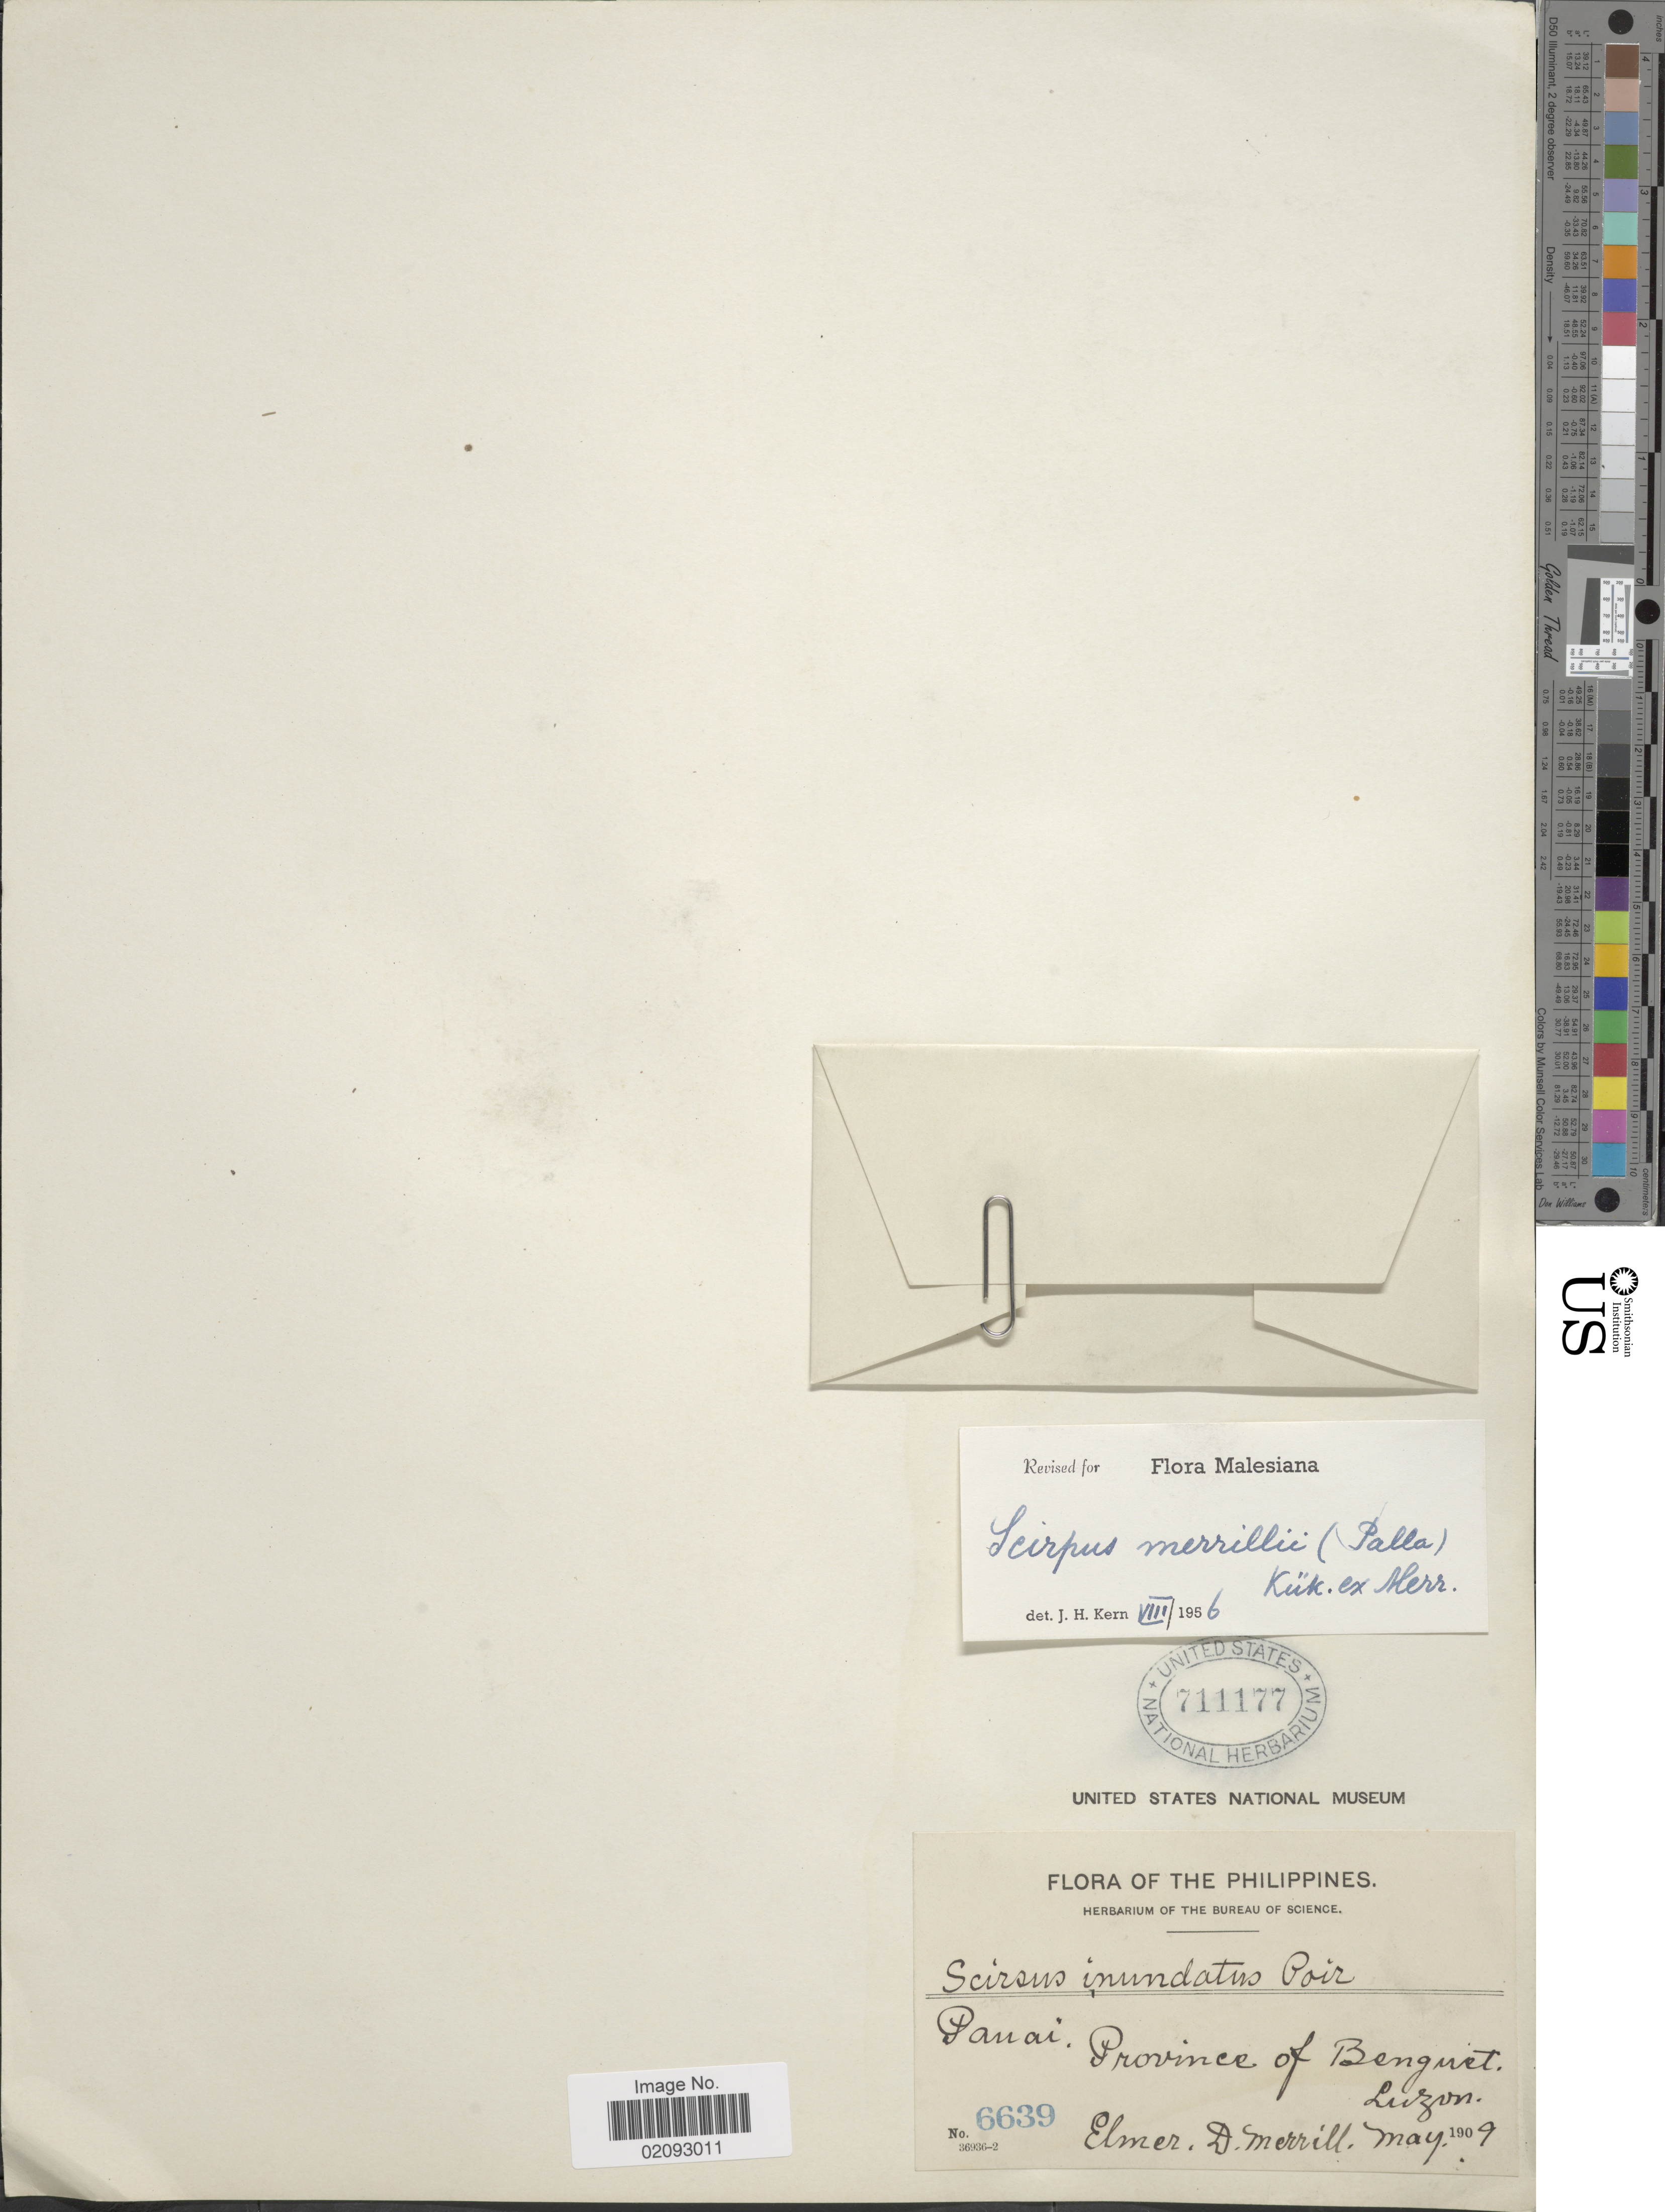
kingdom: Plantae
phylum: Tracheophyta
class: Liliopsida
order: Poales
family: Cyperaceae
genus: Isolepis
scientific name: Isolepis subtilissima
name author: Boeckeler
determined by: Strong, Mark T., (BOT), Smithsonian Institution - National Museum of Natural History (UNITED STATES)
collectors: E. D. Merrill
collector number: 6639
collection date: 1909-05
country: Philippines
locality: Panai, Province of Benguet, Luzon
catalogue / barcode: US 711177